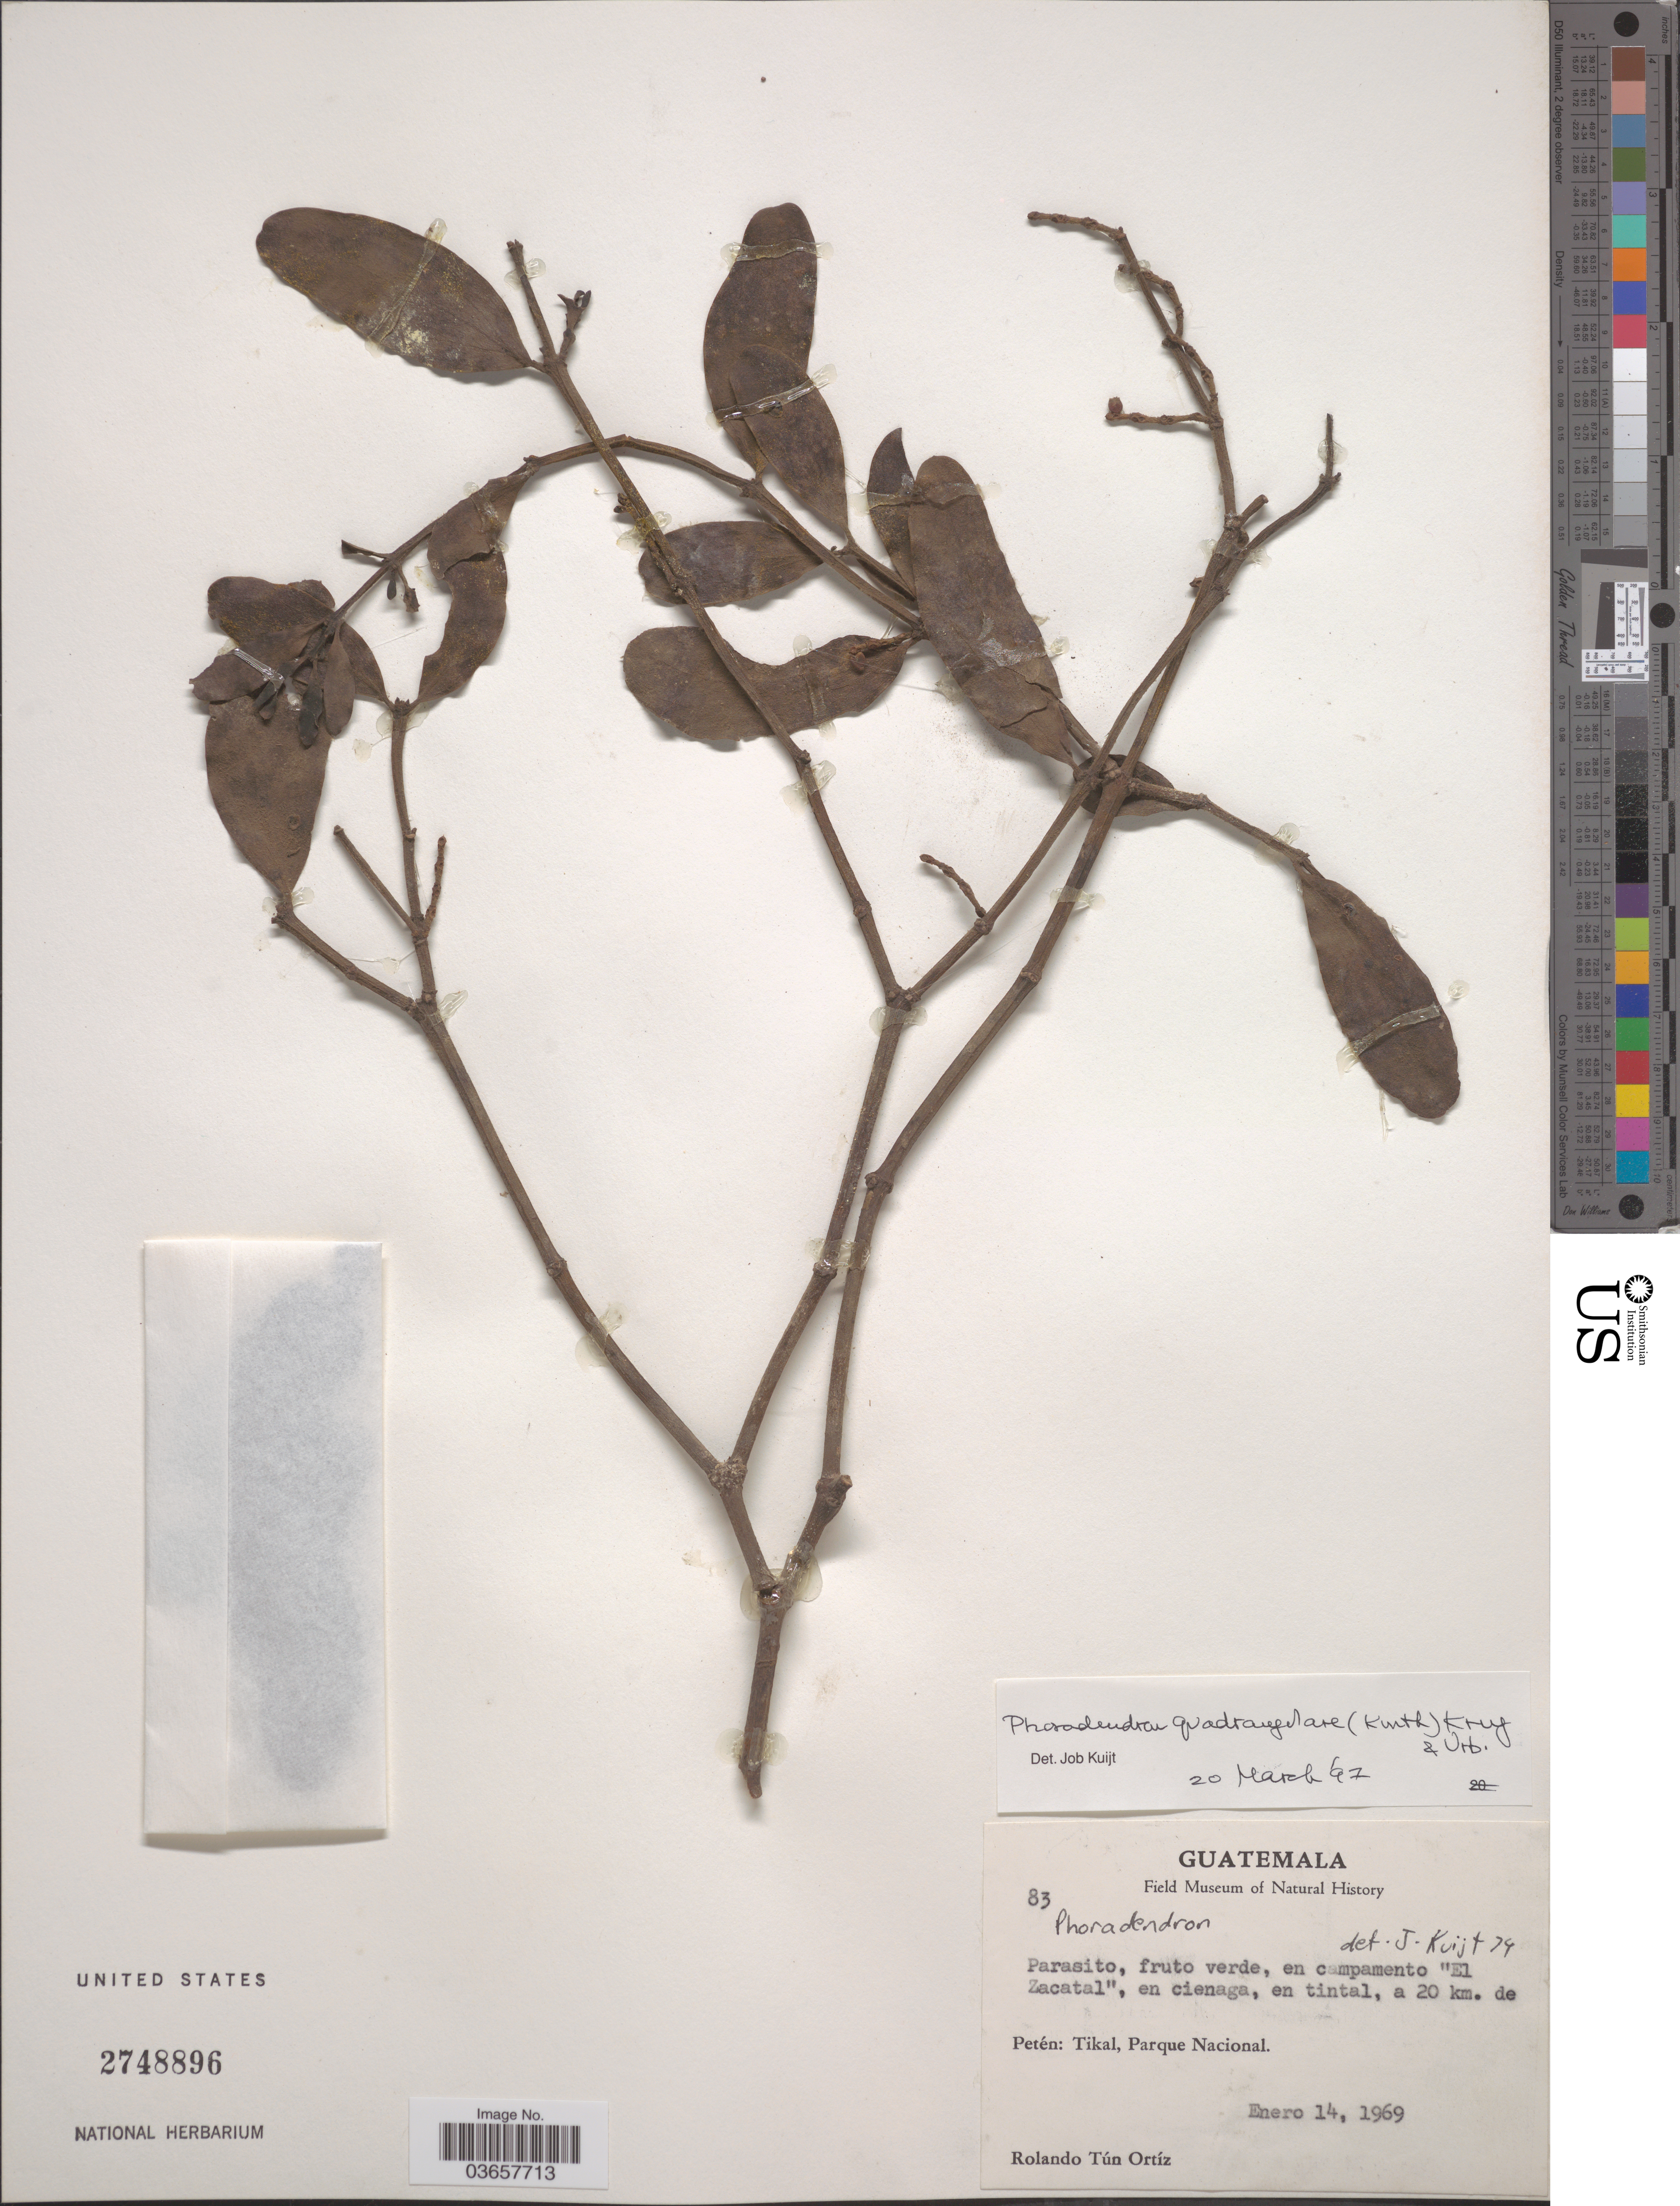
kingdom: Plantae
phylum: Tracheophyta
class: Magnoliopsida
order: Santalales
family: Viscaceae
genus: Phoradendron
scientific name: Phoradendron quadrangulare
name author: (Kunth) Griseb.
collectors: R. T. Ortíz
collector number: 83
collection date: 1969-01-14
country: Guatemala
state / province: El Petén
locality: En campamento "El Zacatal", en cienaga, en tintal, a 20 km. de Petén: Tikal, Parque Nacional.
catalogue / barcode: US 2748896